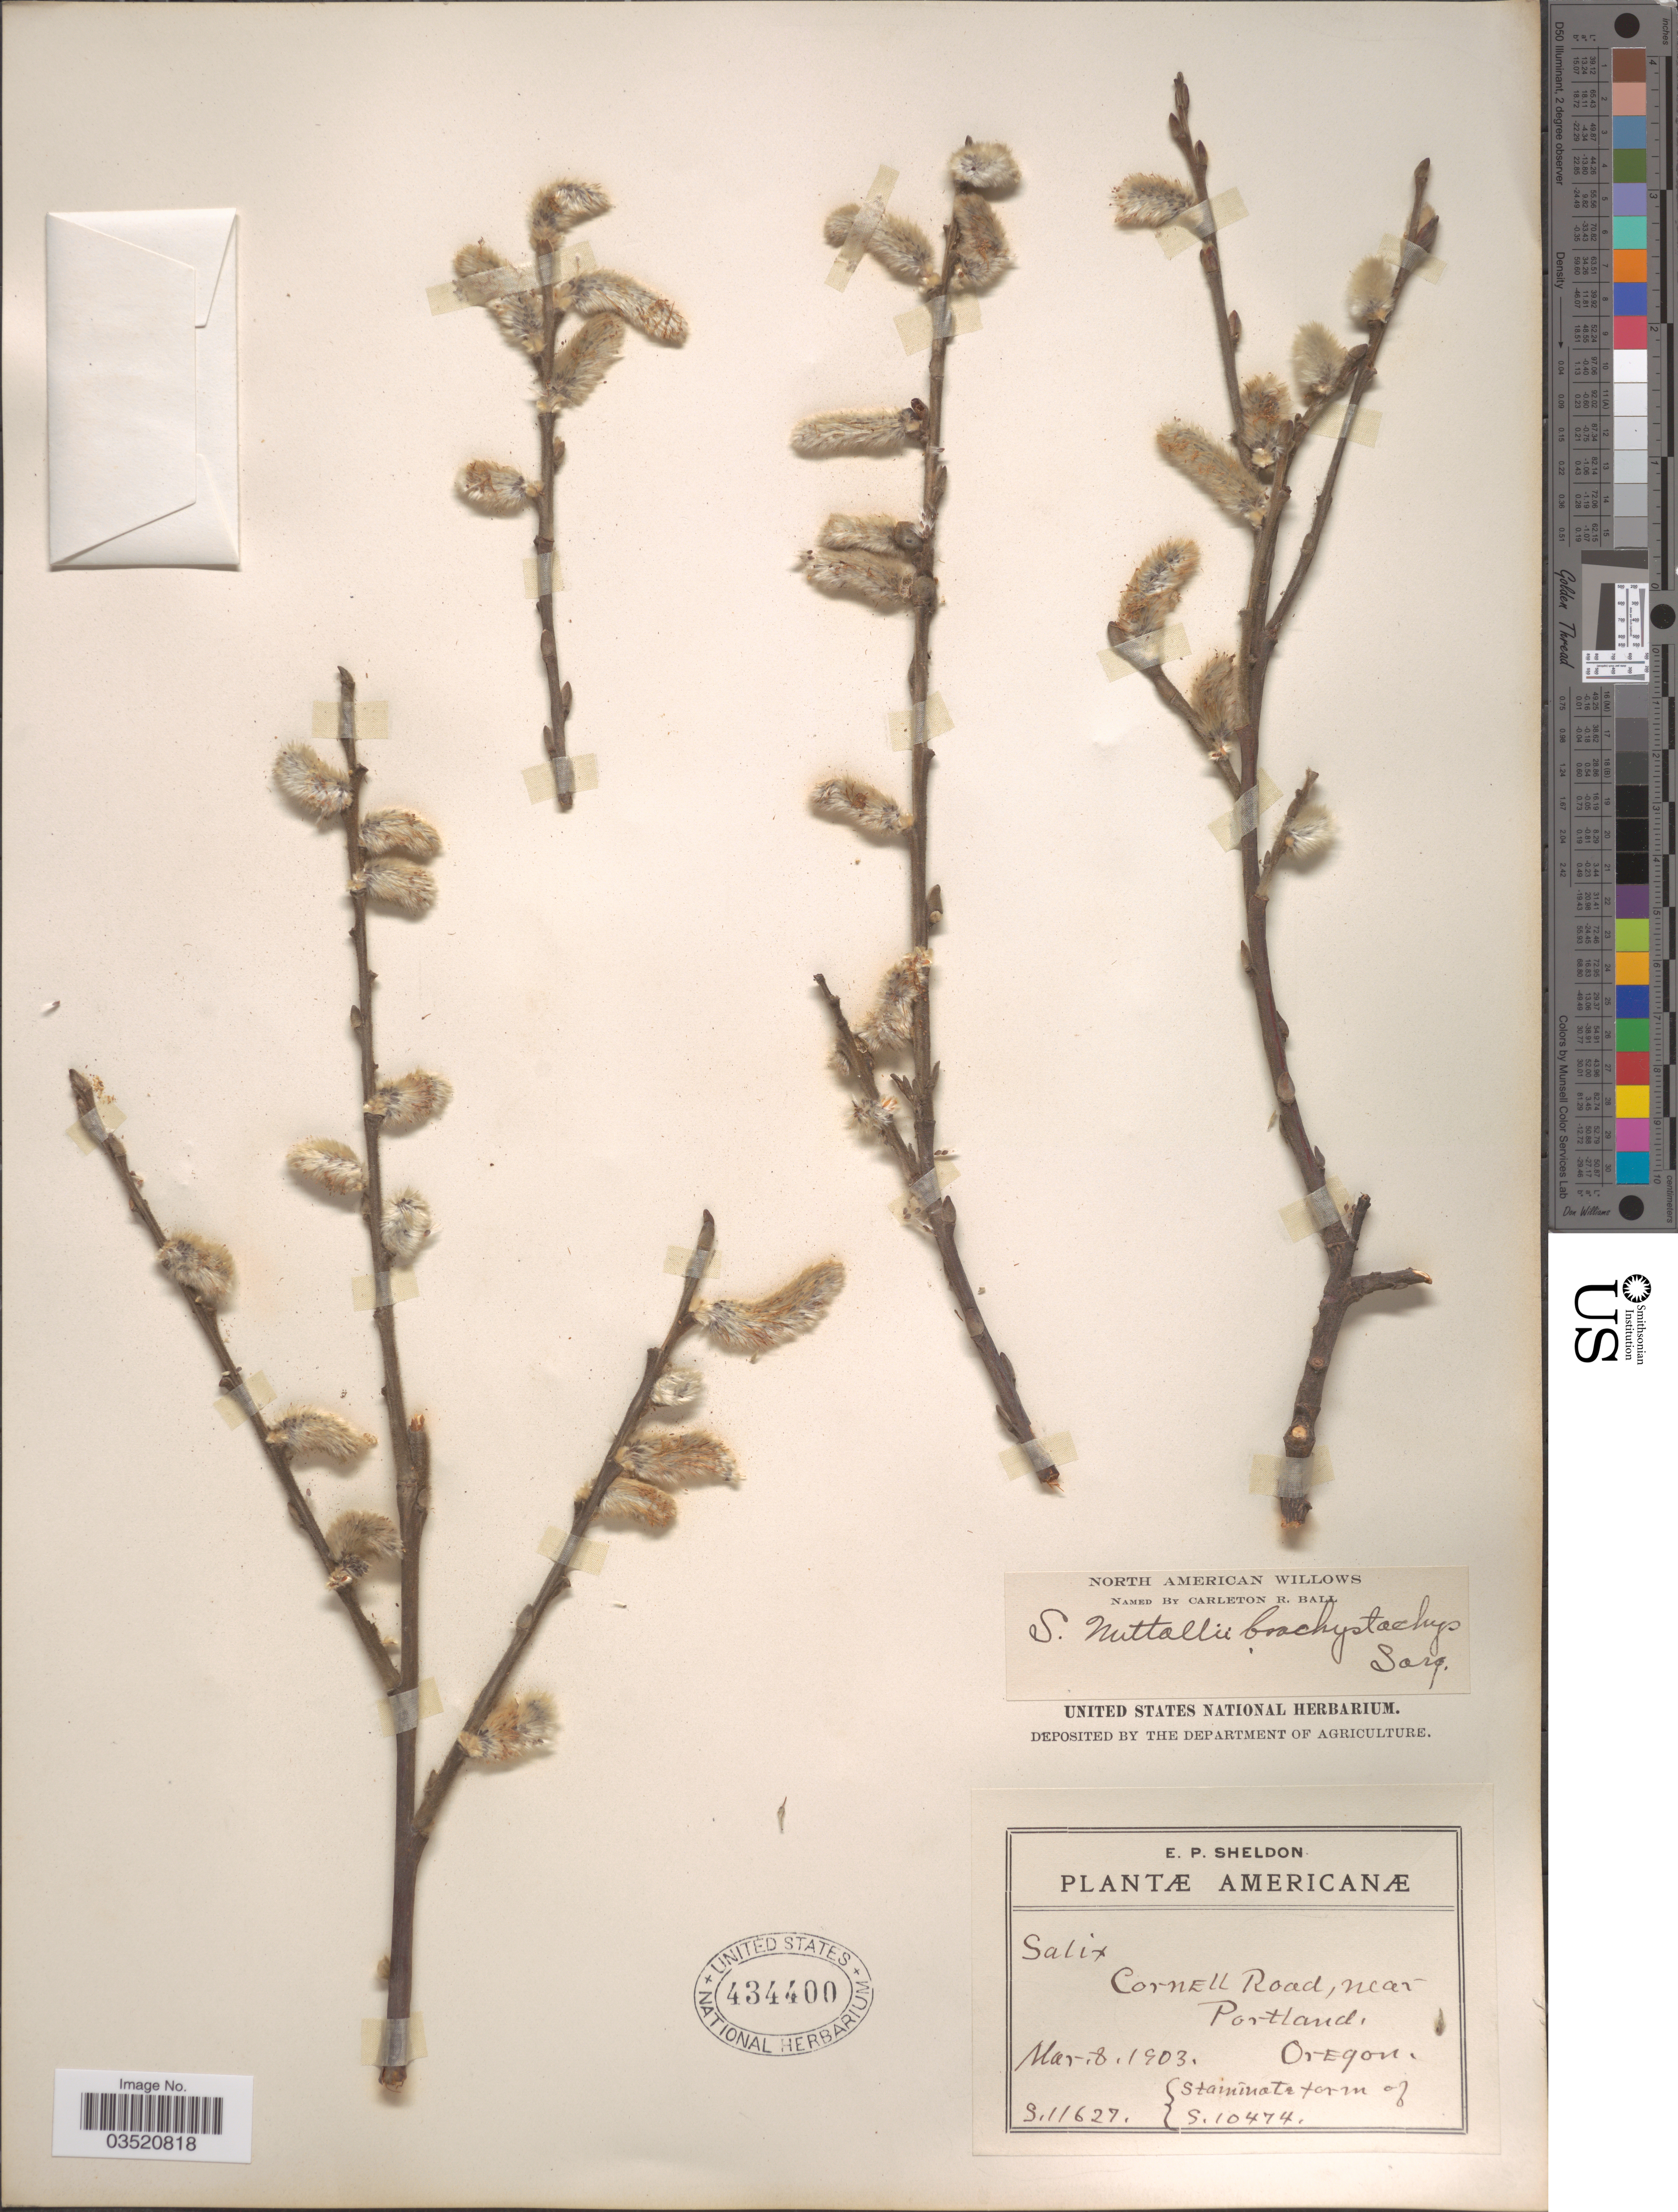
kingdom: Plantae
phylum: Tracheophyta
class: Magnoliopsida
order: Malpighiales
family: Salicaceae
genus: Salix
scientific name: Salix scouleriana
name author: Barratt ex Hook.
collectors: E. P. Sheldon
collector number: S11627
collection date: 1903-03-08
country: United States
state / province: Oregon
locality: Cornell Road, near Portland.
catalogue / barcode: US 434400